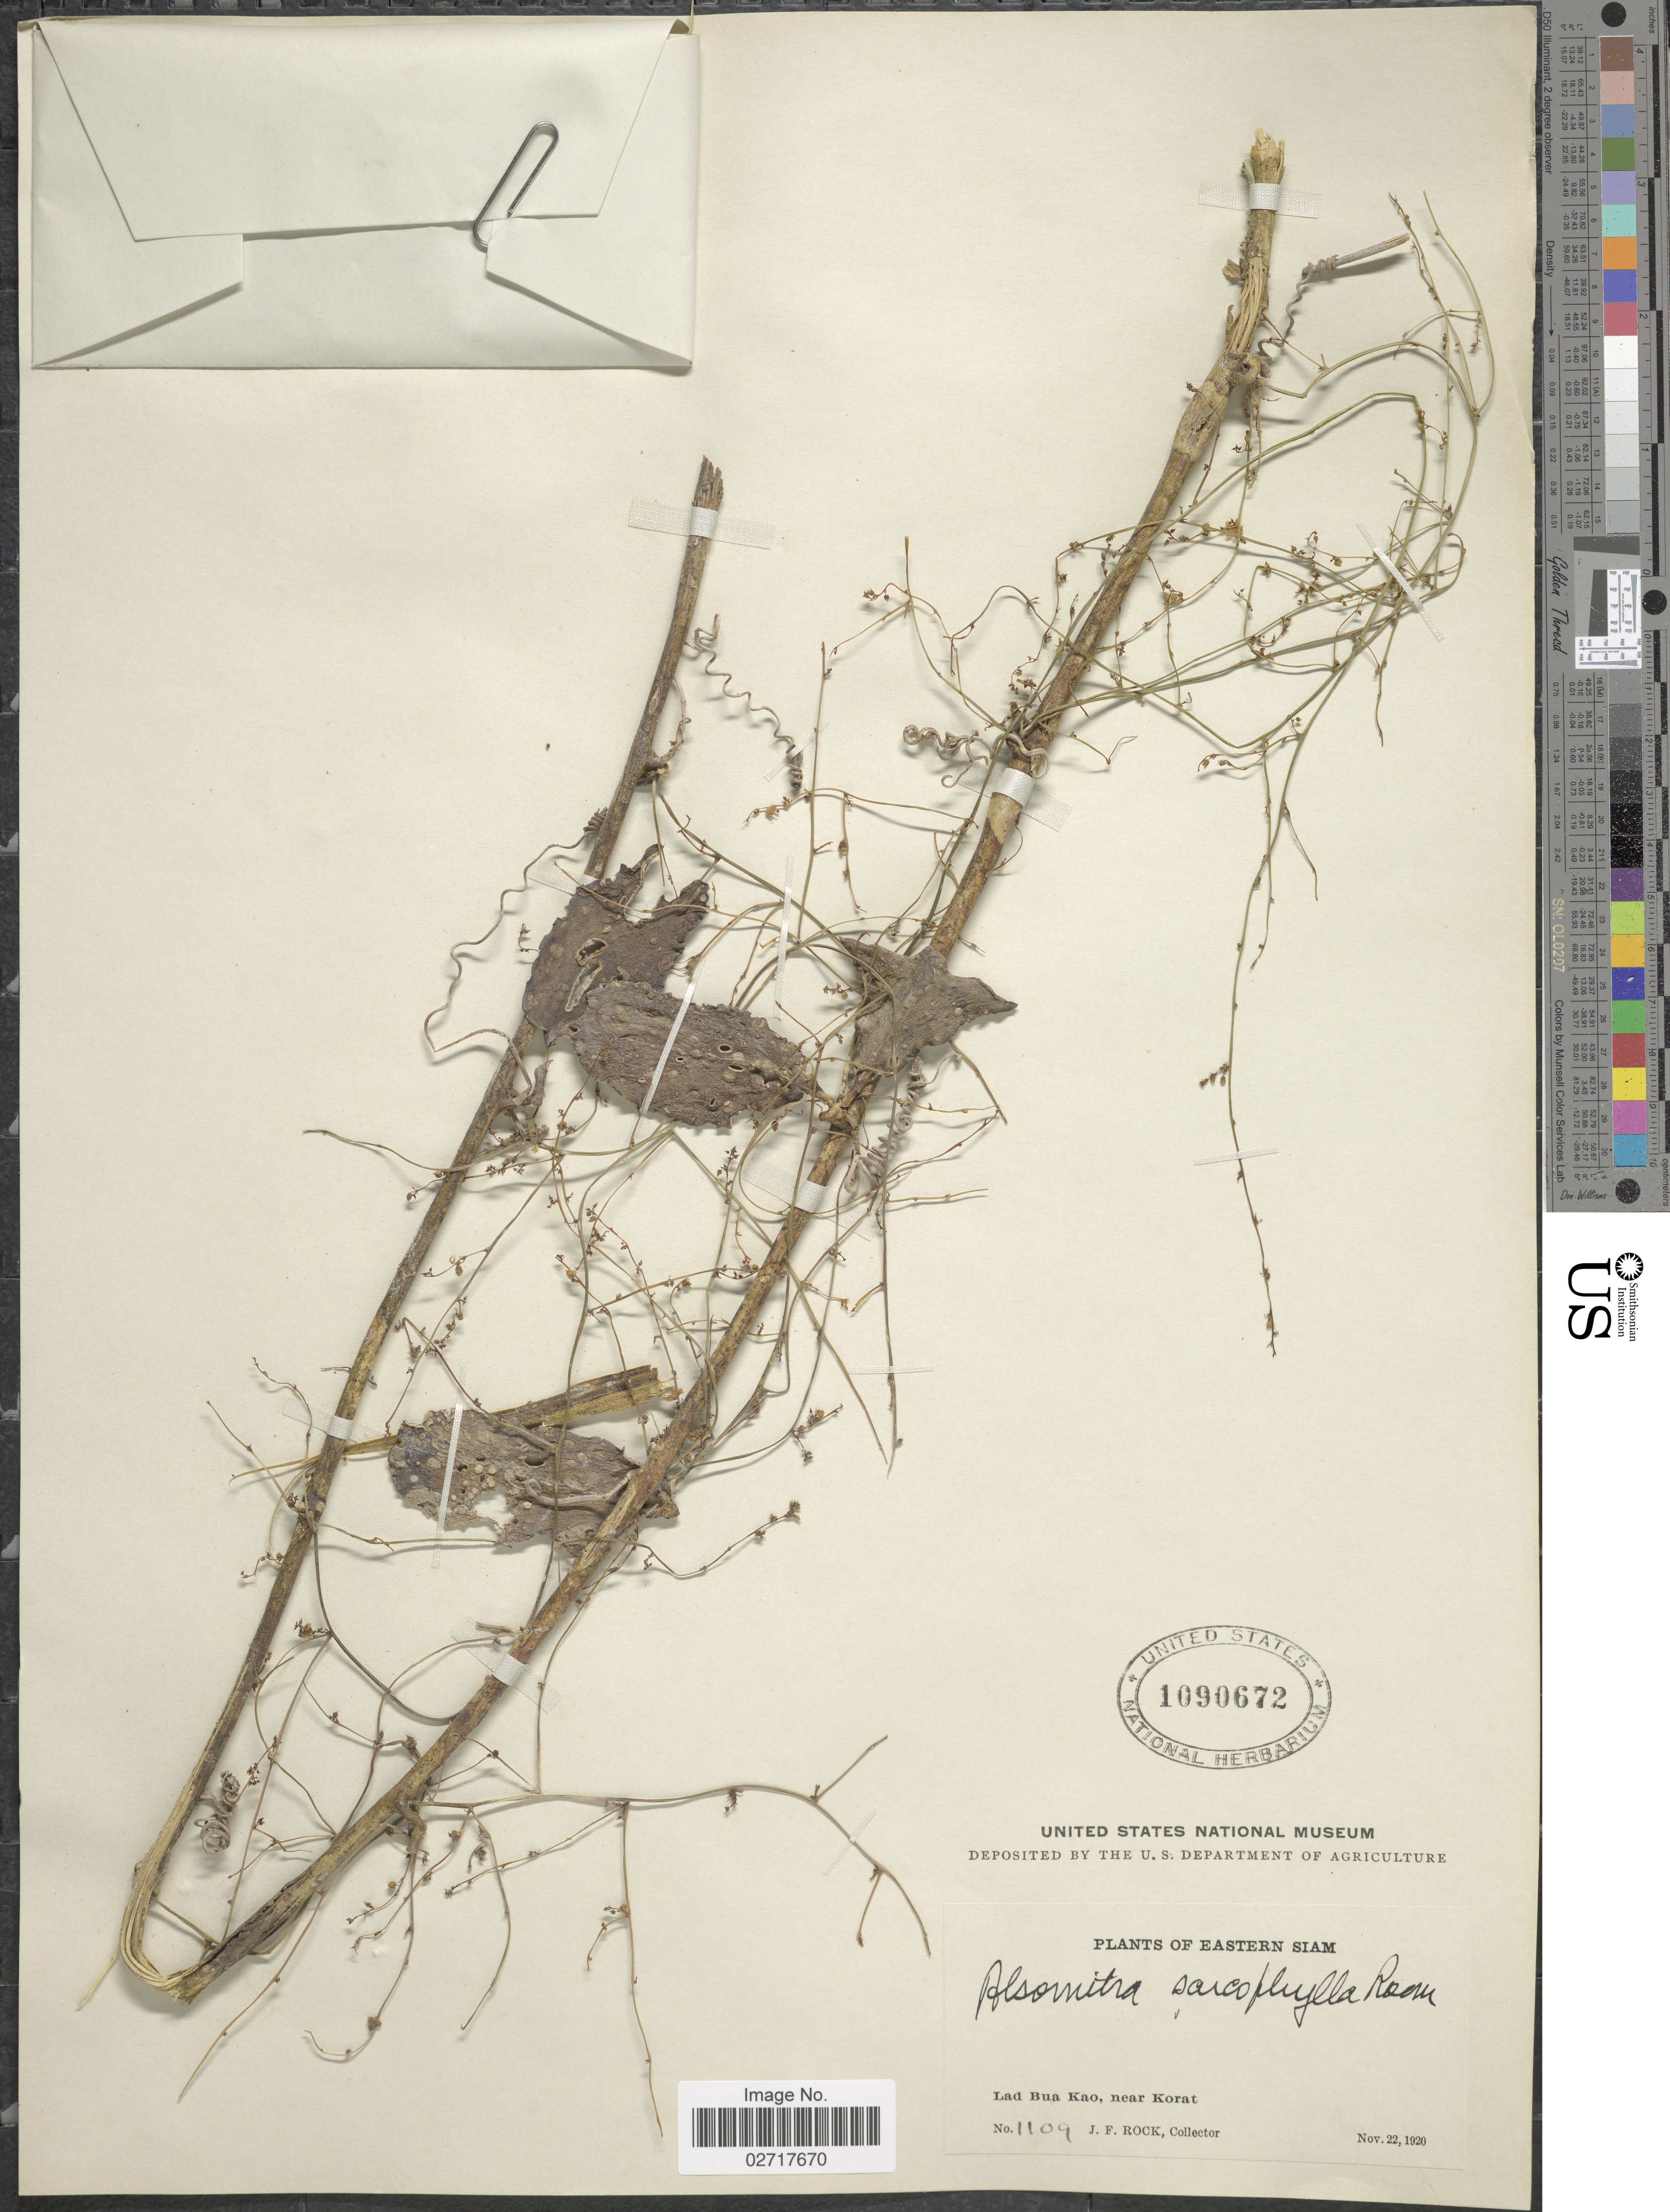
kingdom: Plantae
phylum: Tracheophyta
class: Magnoliopsida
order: Cucurbitales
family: Cucurbitaceae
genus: Neoalsomitra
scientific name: Neoalsomitra sarcophylla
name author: (Wall.) Hutch.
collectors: J. F. Rock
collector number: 1109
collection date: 1920-11-22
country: Thailand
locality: Eastern Siam. Lad Bua Kao, near Korat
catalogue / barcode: US 1090672